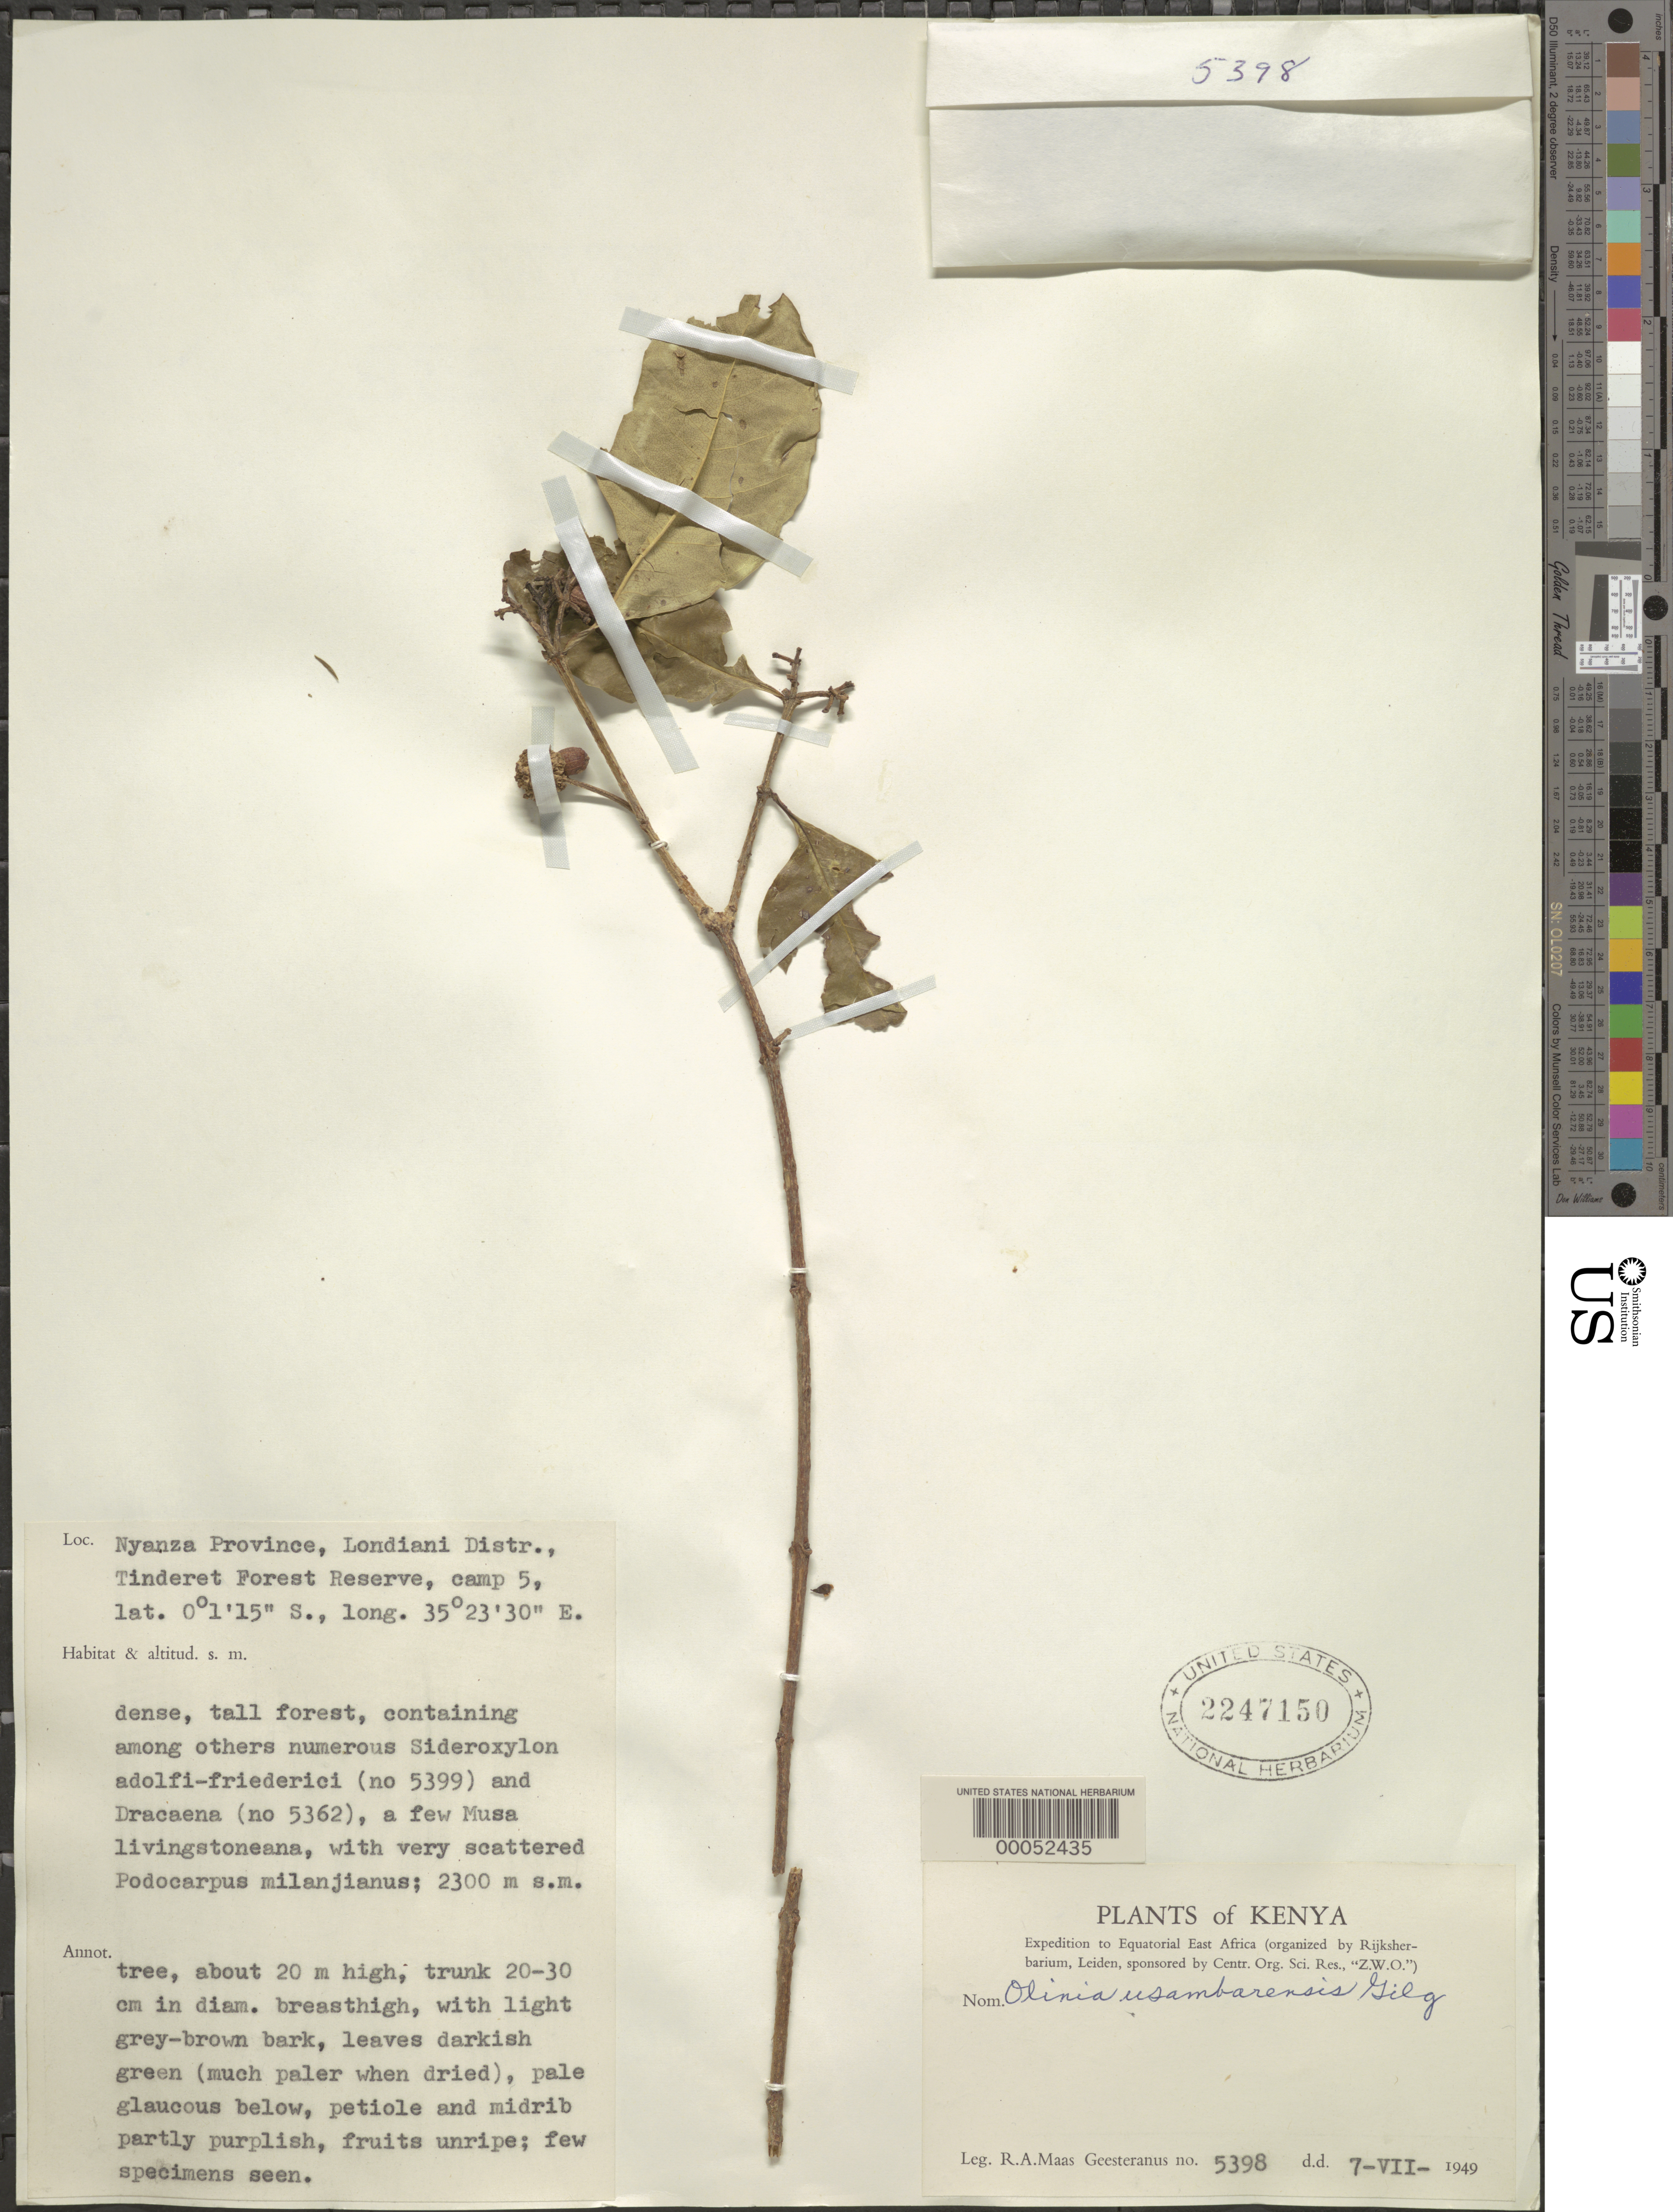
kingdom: Plantae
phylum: Tracheophyta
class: Magnoliopsida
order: Myrtales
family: Penaeaceae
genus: Olinia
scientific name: Olinia usambarensis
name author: Gilg ex Engl.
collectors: R. A. Maas Geesteranus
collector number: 5389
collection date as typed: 07 Jul 1949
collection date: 1949-07-07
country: Kenya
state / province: Kericho / Nandi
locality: Tiderest forest reserve, camp 5. Nyanza.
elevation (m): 2300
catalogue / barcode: US 2247150